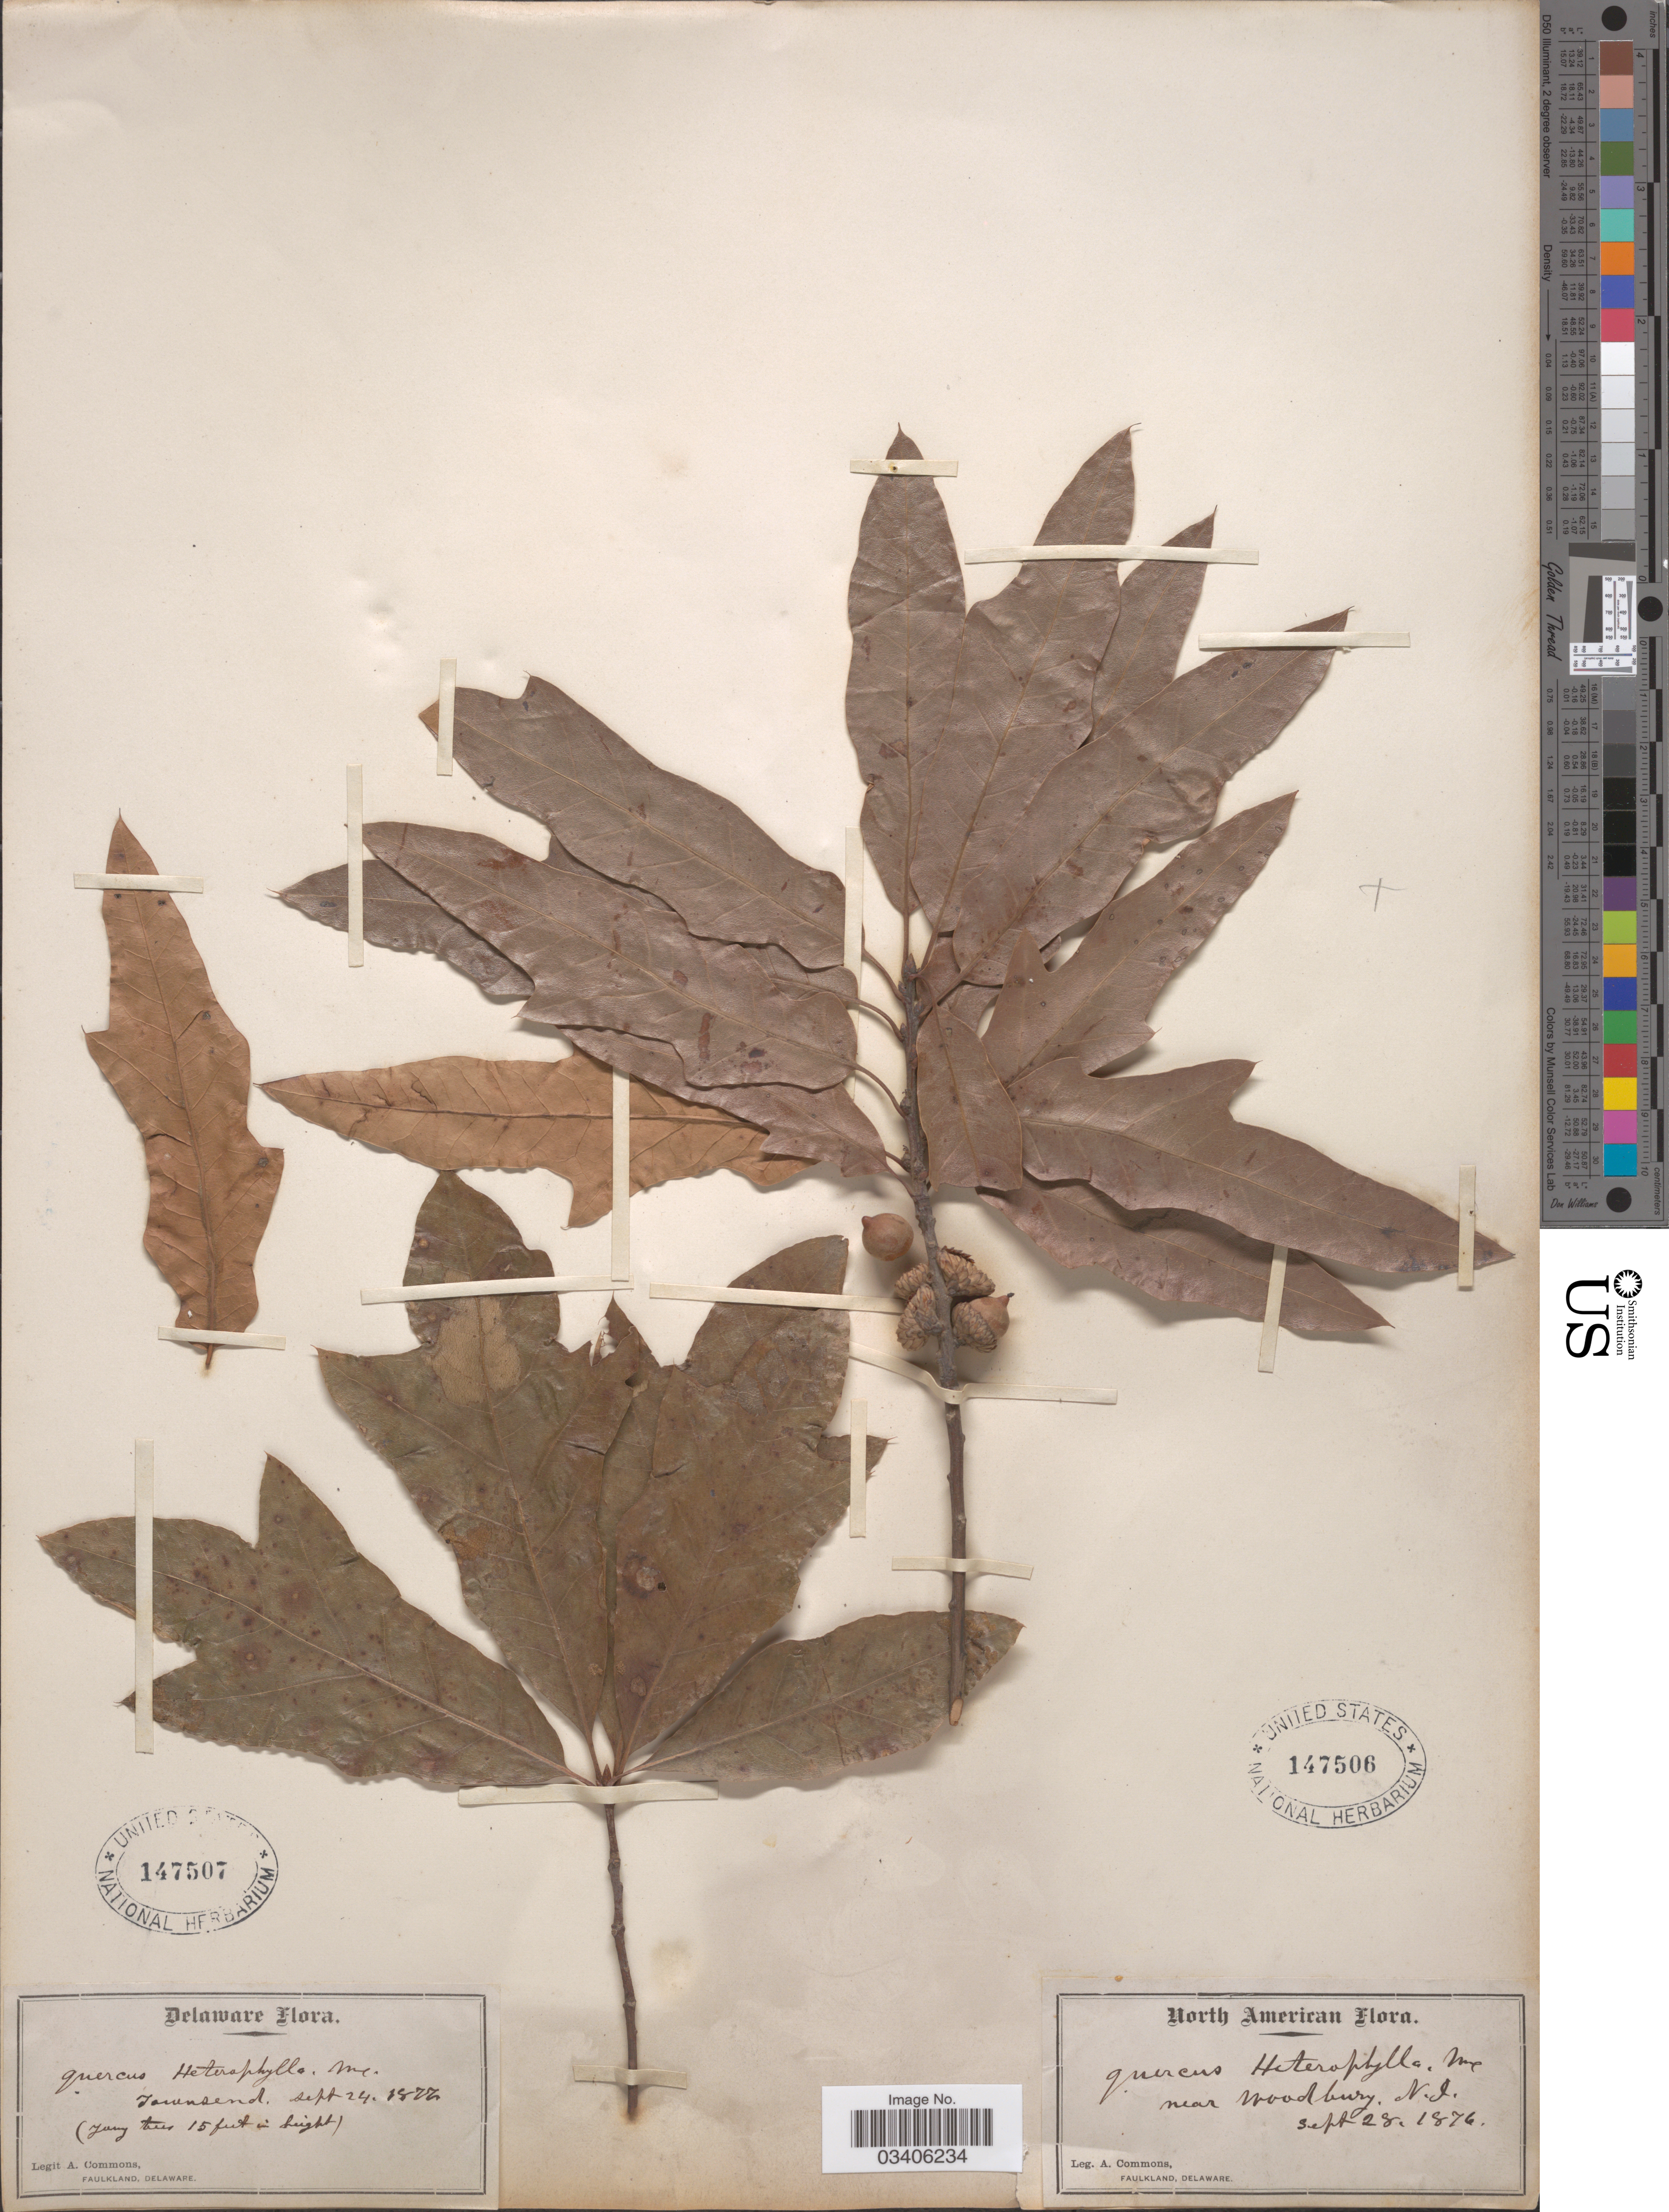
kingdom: Plantae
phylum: Tracheophyta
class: Magnoliopsida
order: Fagales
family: Fagaceae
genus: Quercus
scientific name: Quercus x heterophylla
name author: Michx.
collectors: A. Commons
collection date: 1877-09-24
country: United States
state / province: Delaware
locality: Townsend.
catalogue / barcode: US 147507